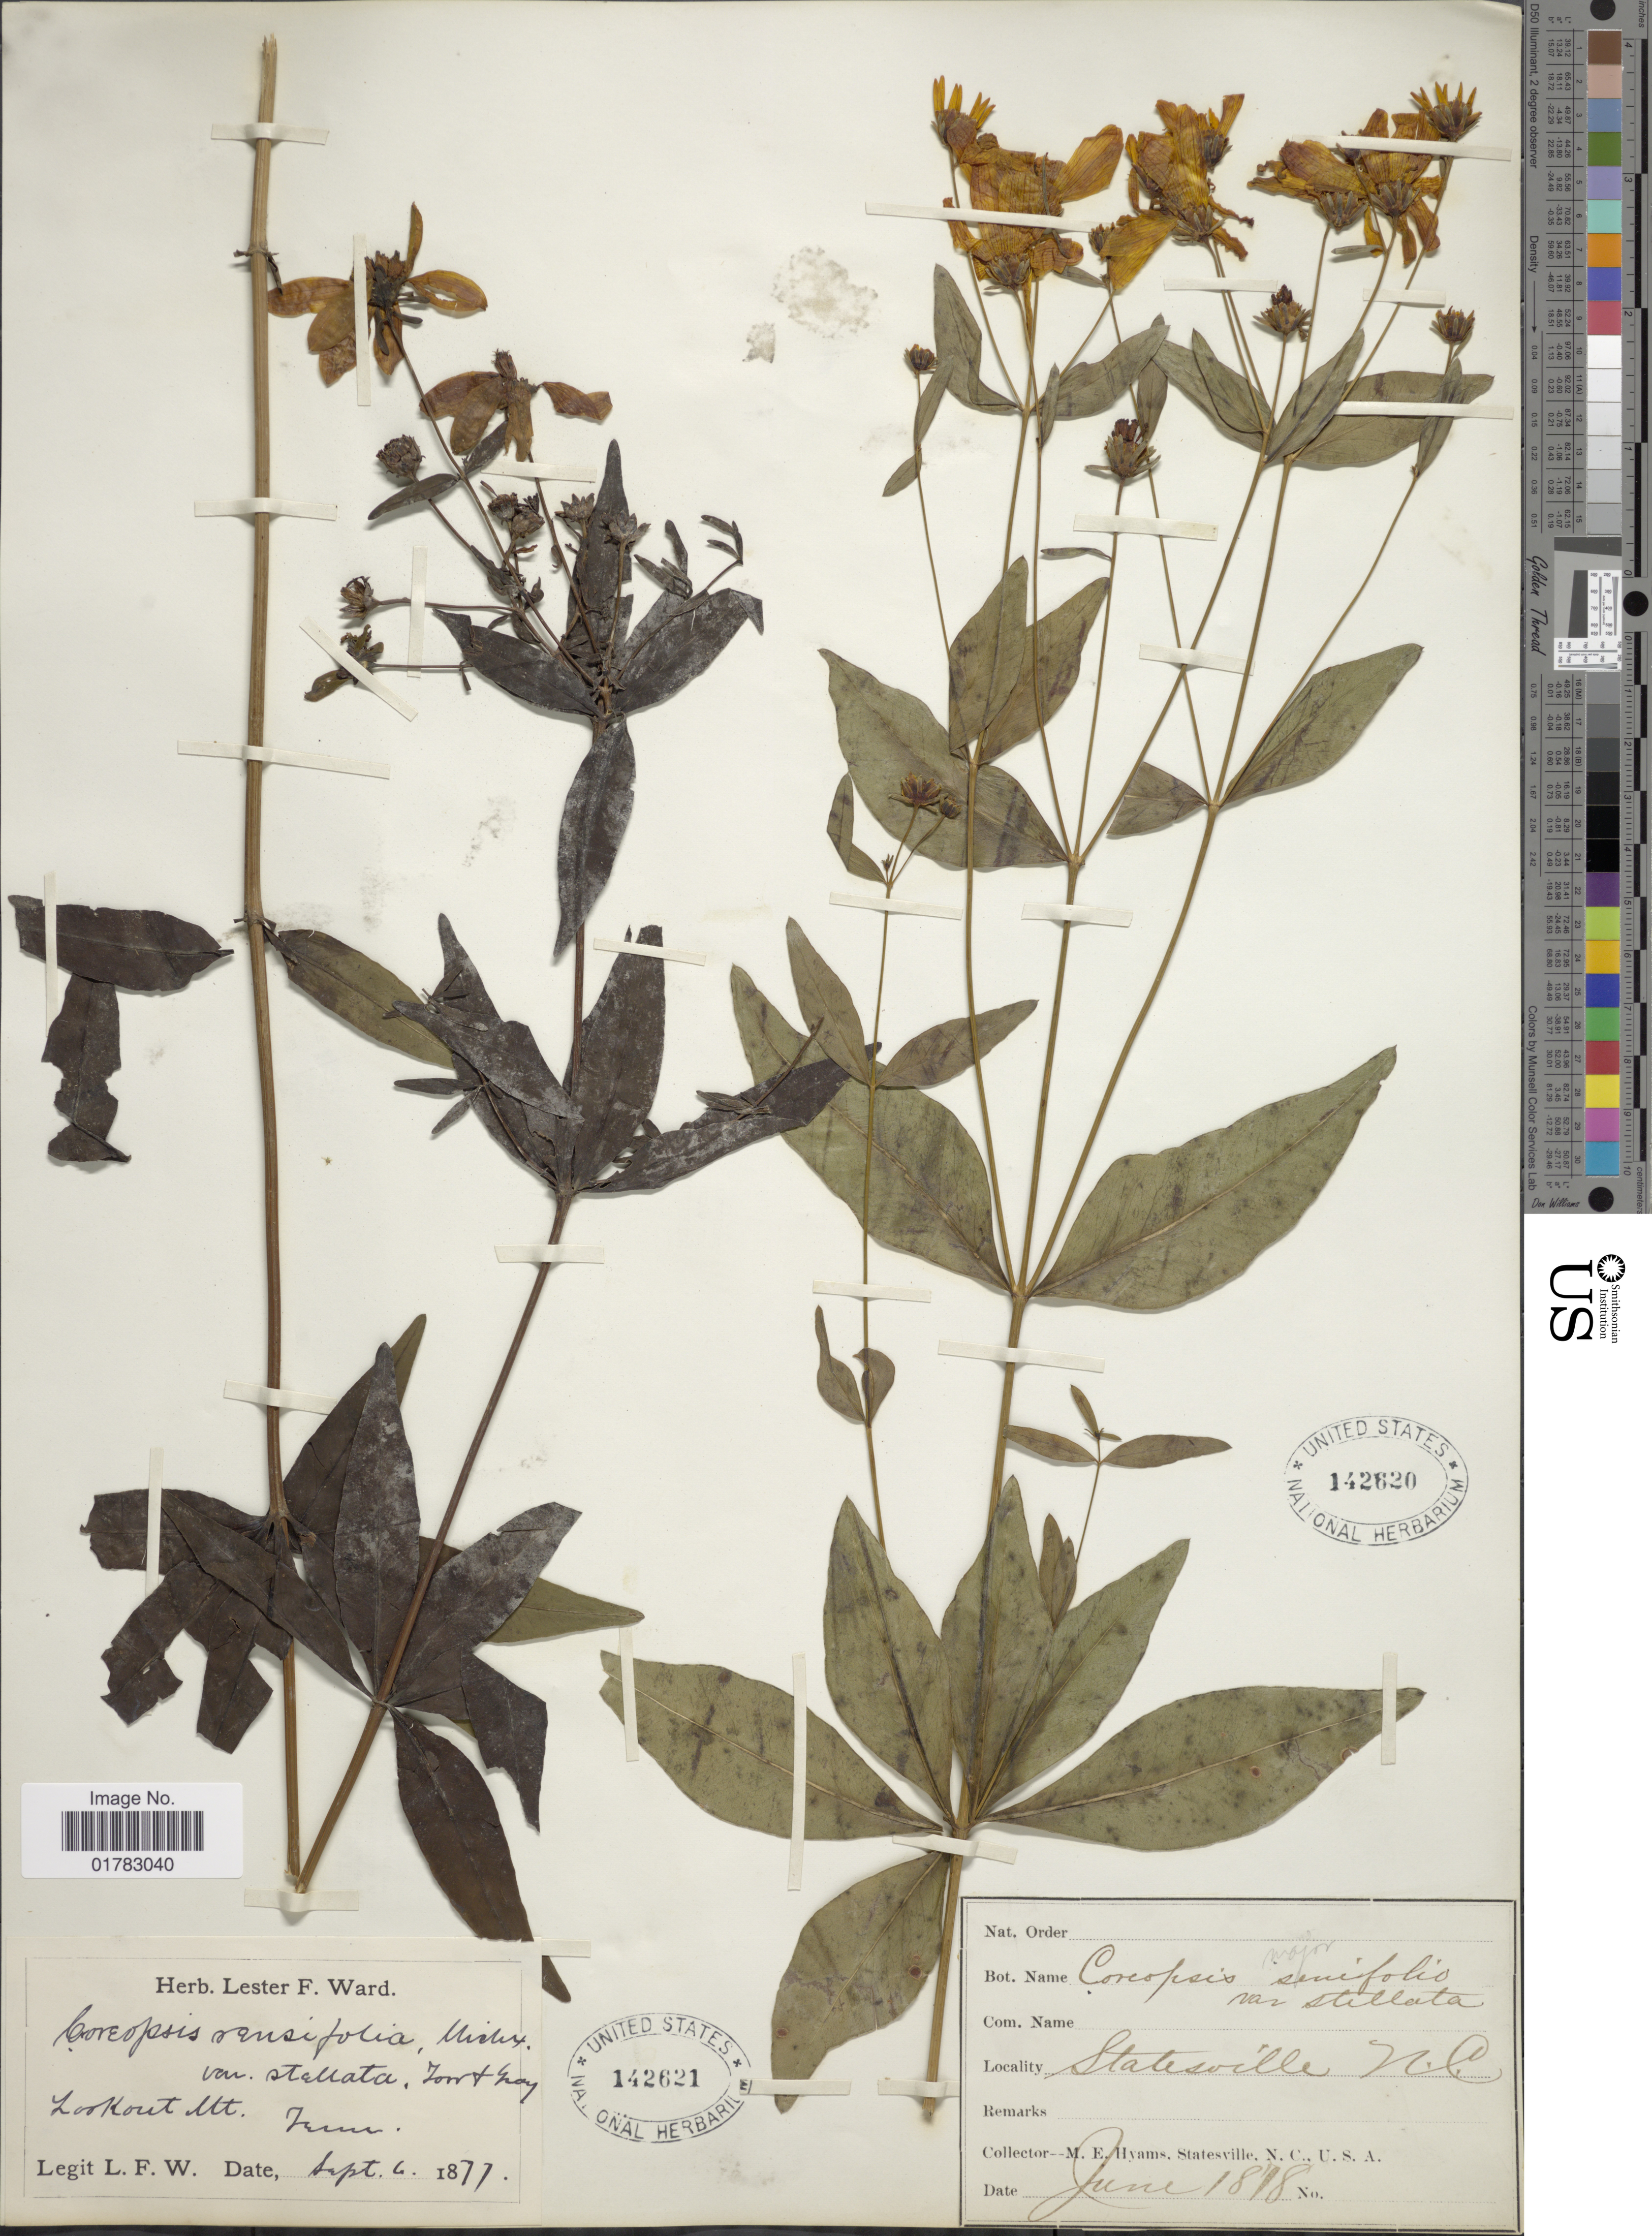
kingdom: Plantae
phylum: Tracheophyta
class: Magnoliopsida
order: Asterales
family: Asteraceae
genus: Coreopsis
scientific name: Coreopsis major var. stellata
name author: (Nutt.) Torr. & A. Gray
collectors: L. F. Ward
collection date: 1877-09-06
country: United States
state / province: Tennessee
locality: Lookout Mt.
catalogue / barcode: US 142621-2